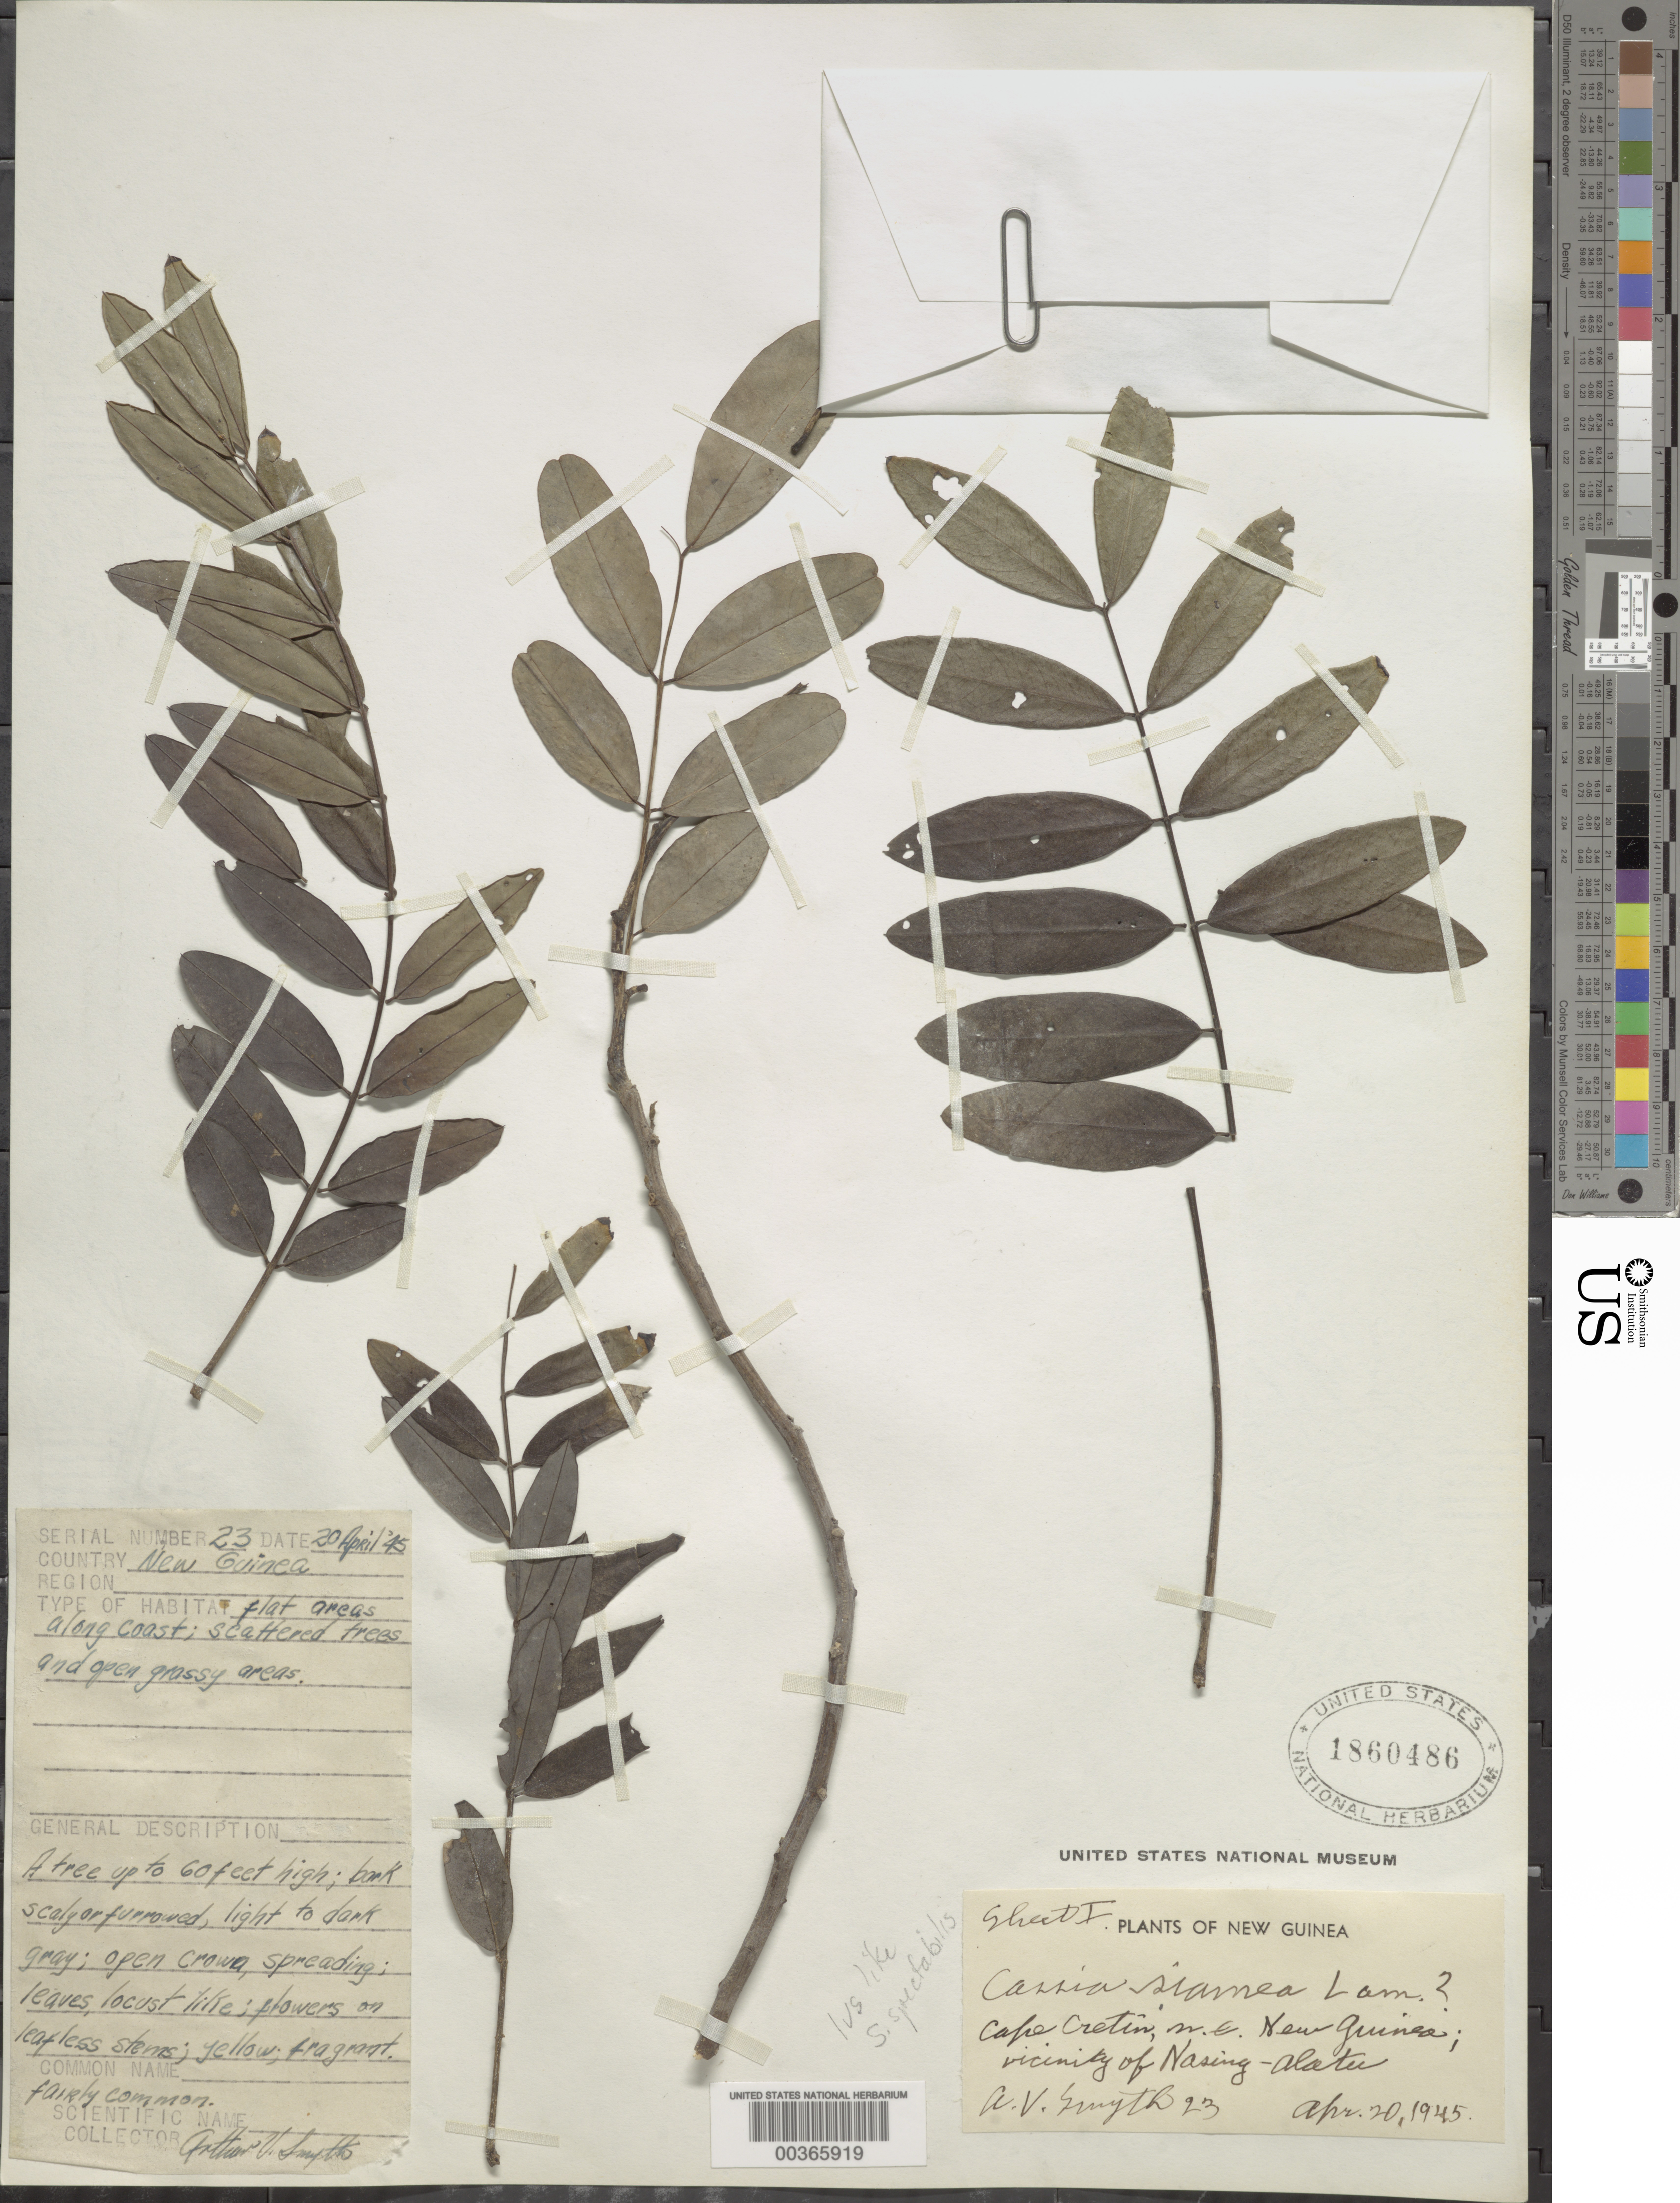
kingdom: Plantae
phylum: Tracheophyta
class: Magnoliopsida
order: Fabales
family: Fabaceae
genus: Senna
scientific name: Senna siamea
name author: (Lam.) H.S. Irwin & Barneby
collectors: A. V. Smyth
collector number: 23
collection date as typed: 20 Apr 1945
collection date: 1945-04-20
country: Papua New Guinea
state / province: Morobe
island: New Guinea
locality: Cape cretin, ne new guinea; vicinity of nasing-alatu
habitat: Flat areas along coast; open grassy areas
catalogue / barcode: US 1860486